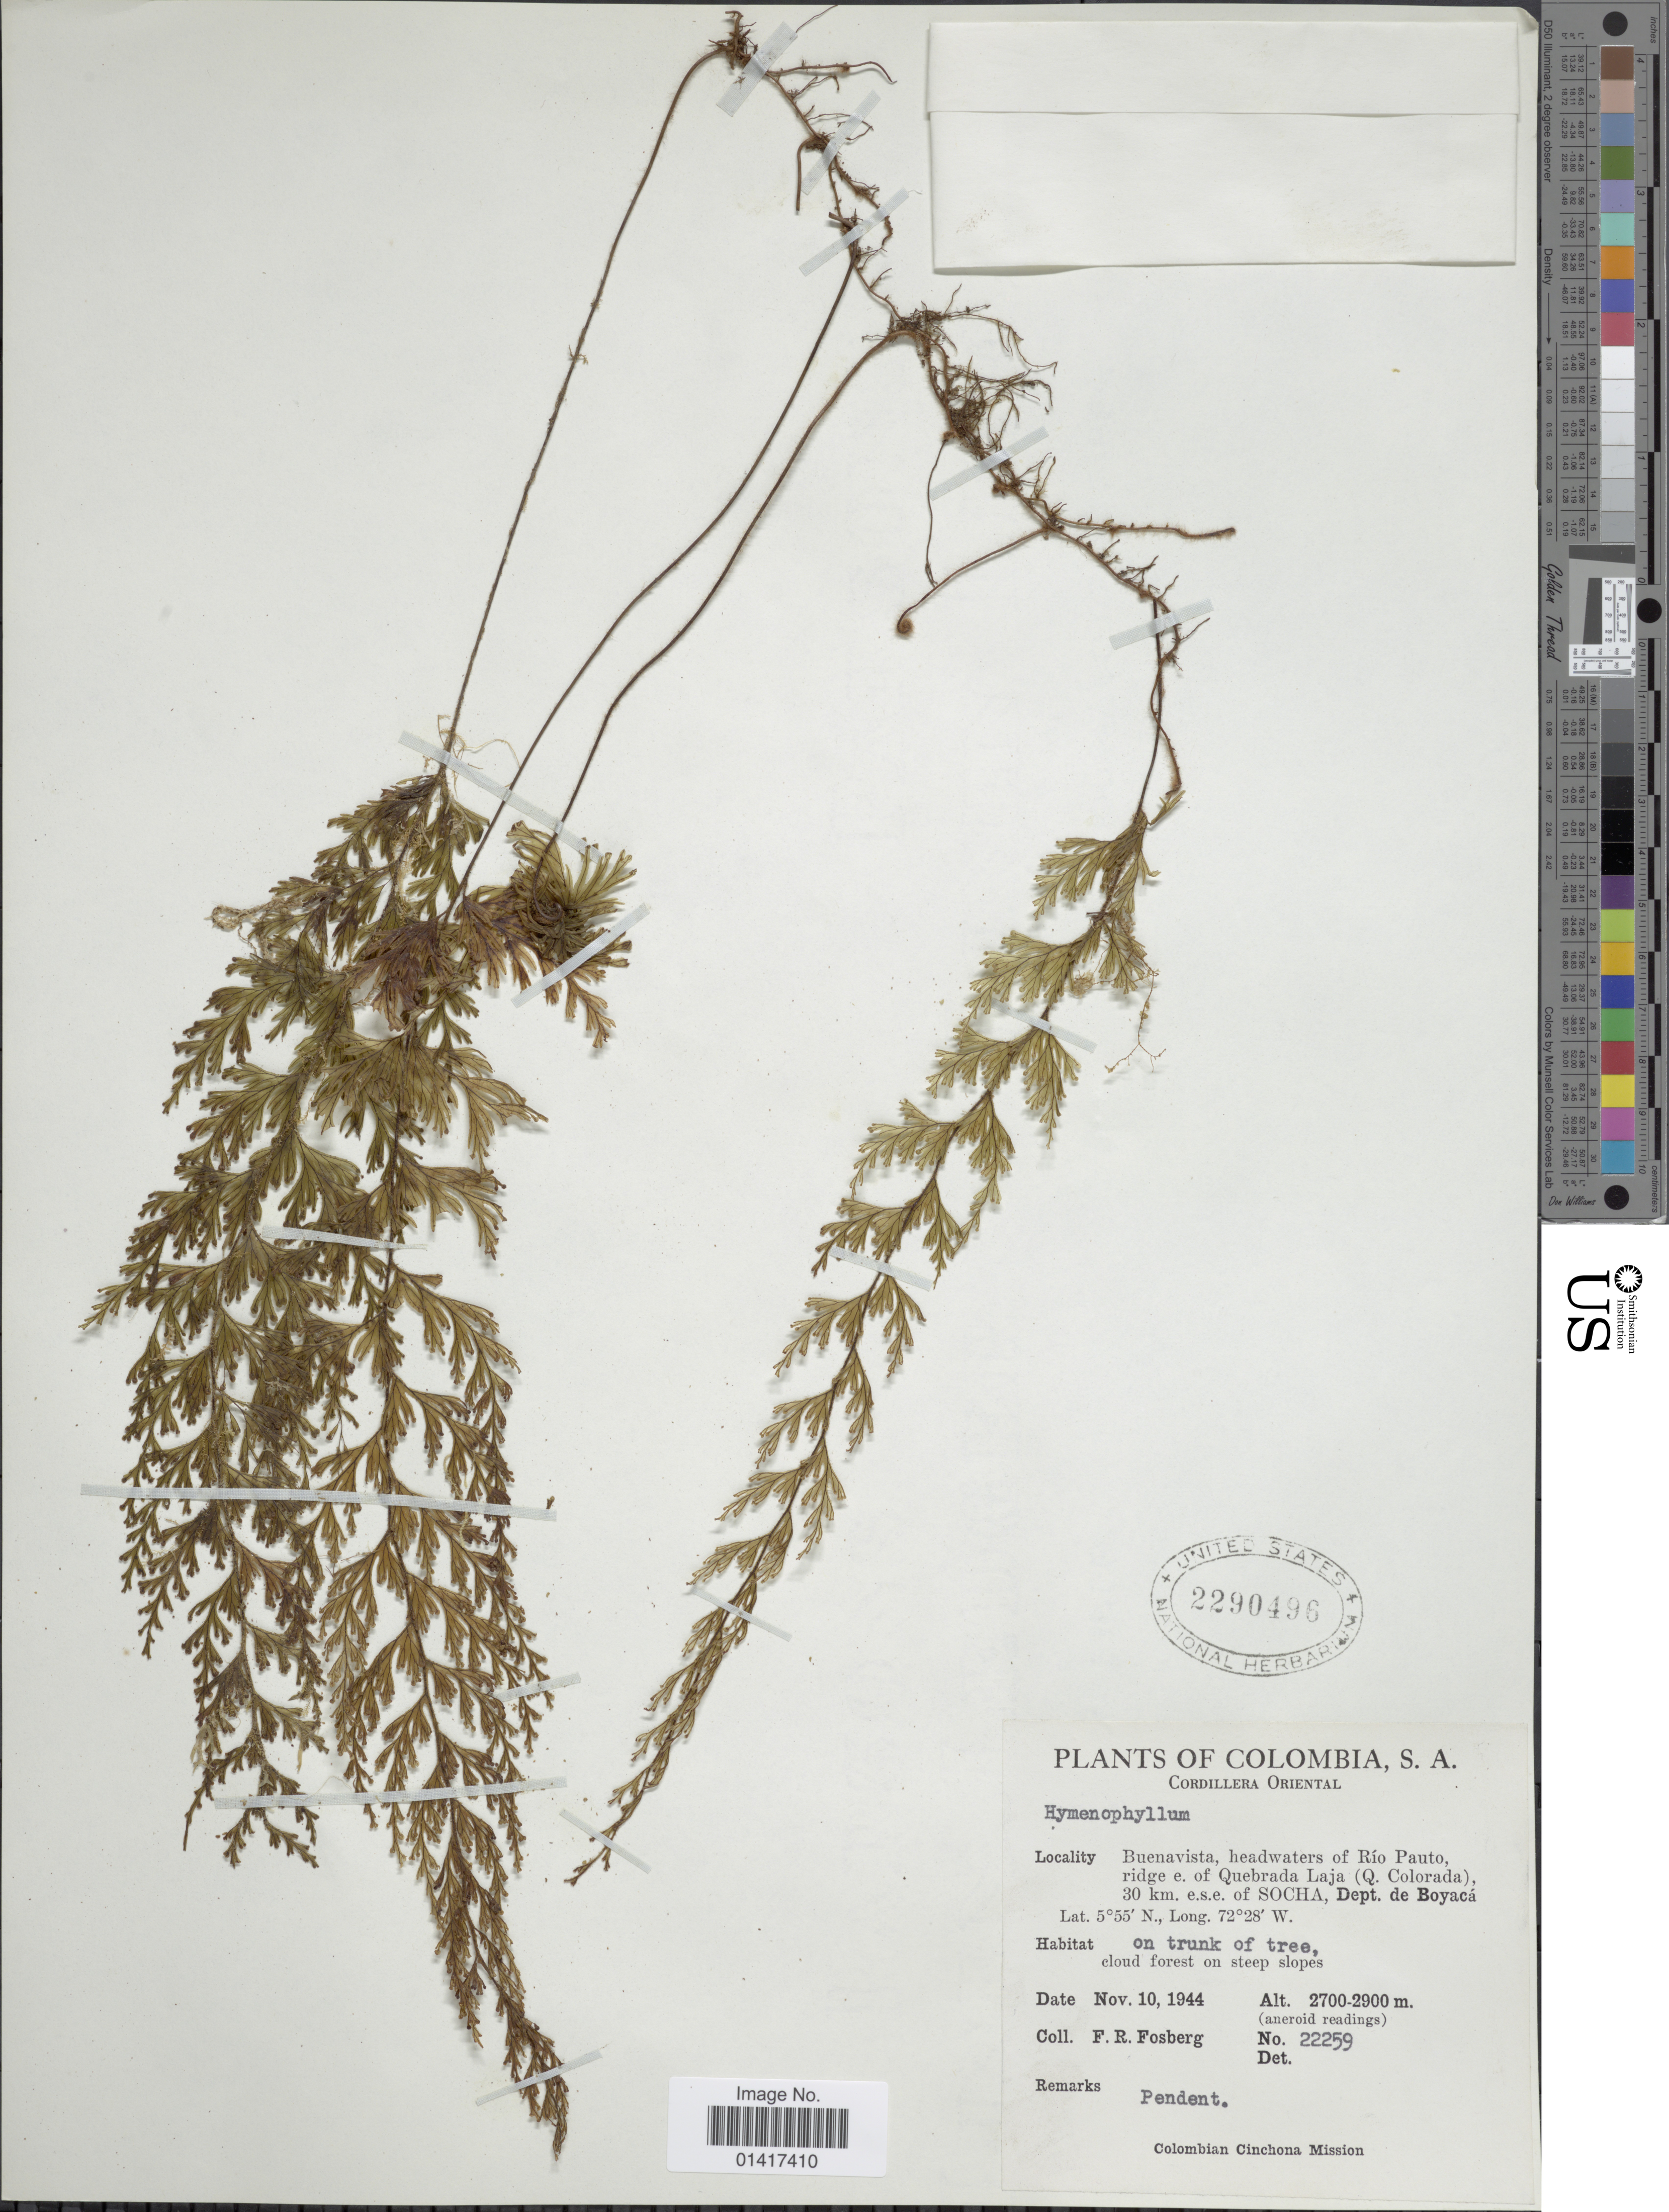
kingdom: Plantae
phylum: Tracheophyta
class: Polypodiopsida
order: Hymenophyllales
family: Hymenophyllaceae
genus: Hymenophyllum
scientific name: Hymenophyllum sp.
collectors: F. R. Fosberg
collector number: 22259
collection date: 1944-11-10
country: Colombia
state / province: Boyacá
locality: Cordillera Oriental. Buenavista, headwaters of Rio Pauto, ridge e. of Quebrada Laja (Q. Colorada) 30km e.s.e of Socha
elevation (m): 2700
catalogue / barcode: US 2290496